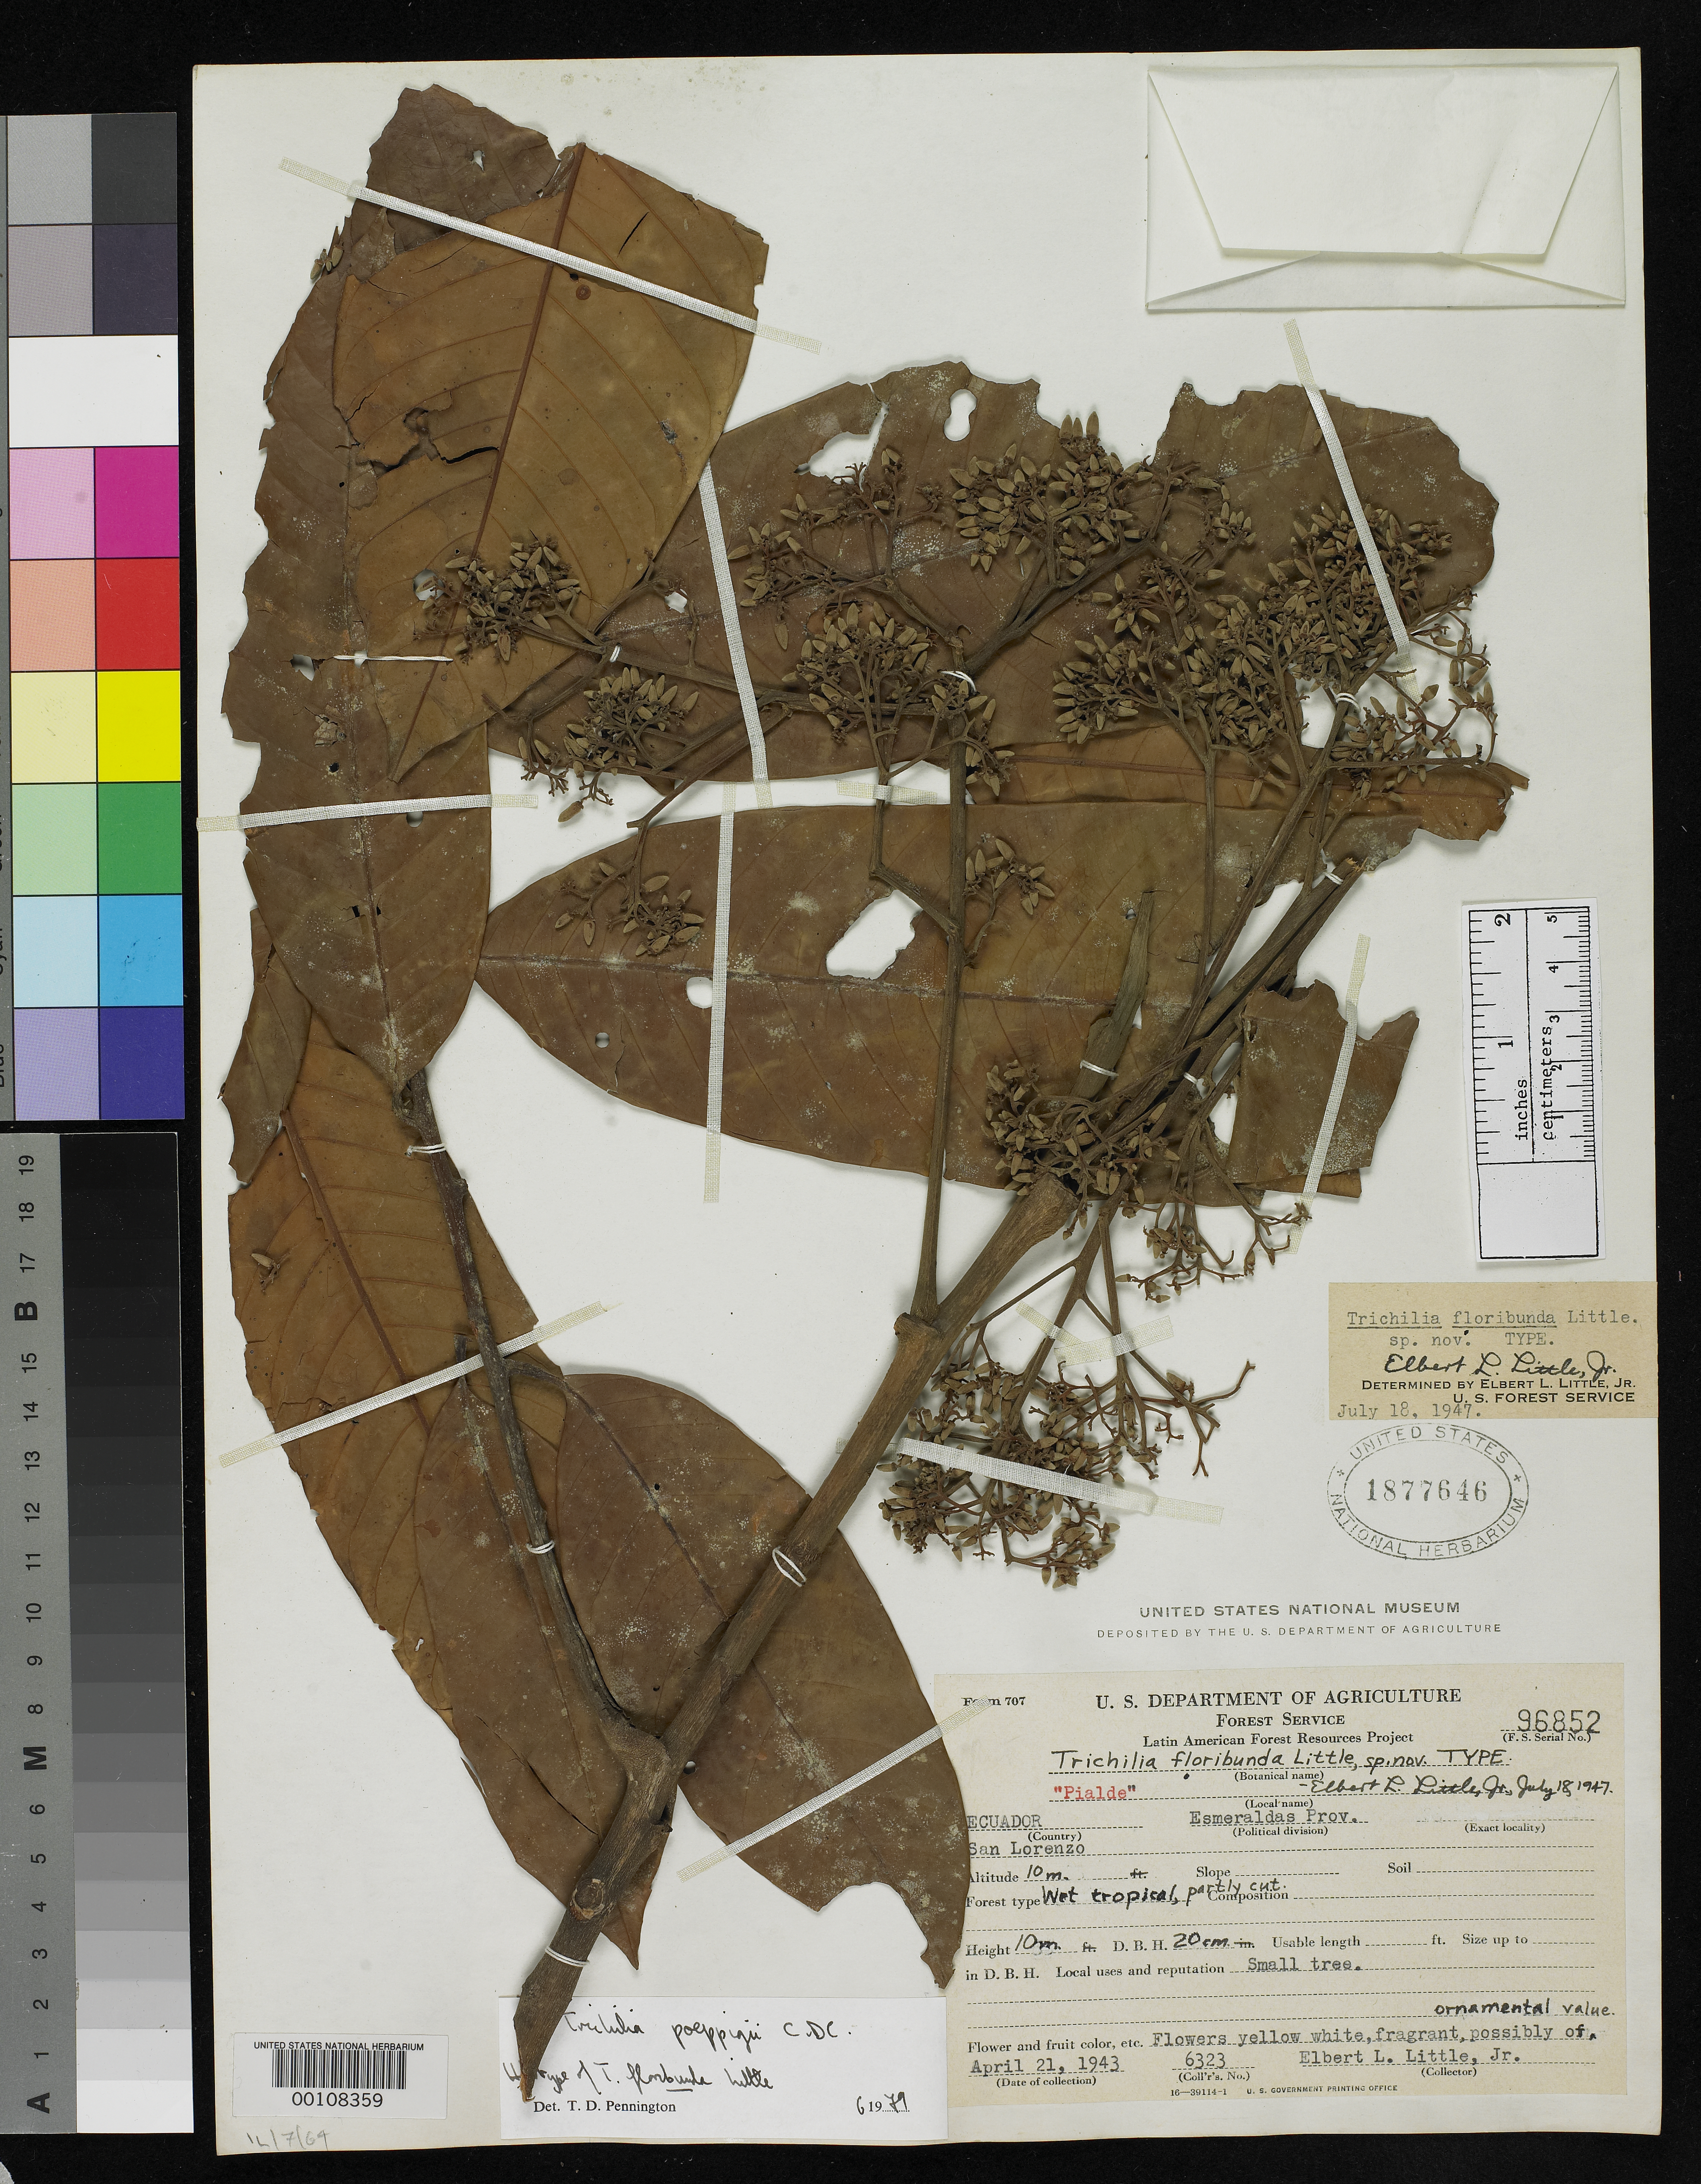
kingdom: Plantae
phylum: Tracheophyta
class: Magnoliopsida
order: Sapindales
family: Meliaceae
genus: Trichilia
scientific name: Trichilia floribunda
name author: Little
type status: Holotype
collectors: E. L. Little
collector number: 6323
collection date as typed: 21 Apr 1943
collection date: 1943-04-21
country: Ecuador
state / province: Esmeraldas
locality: San Lorenzo.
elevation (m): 10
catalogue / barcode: US 1877646